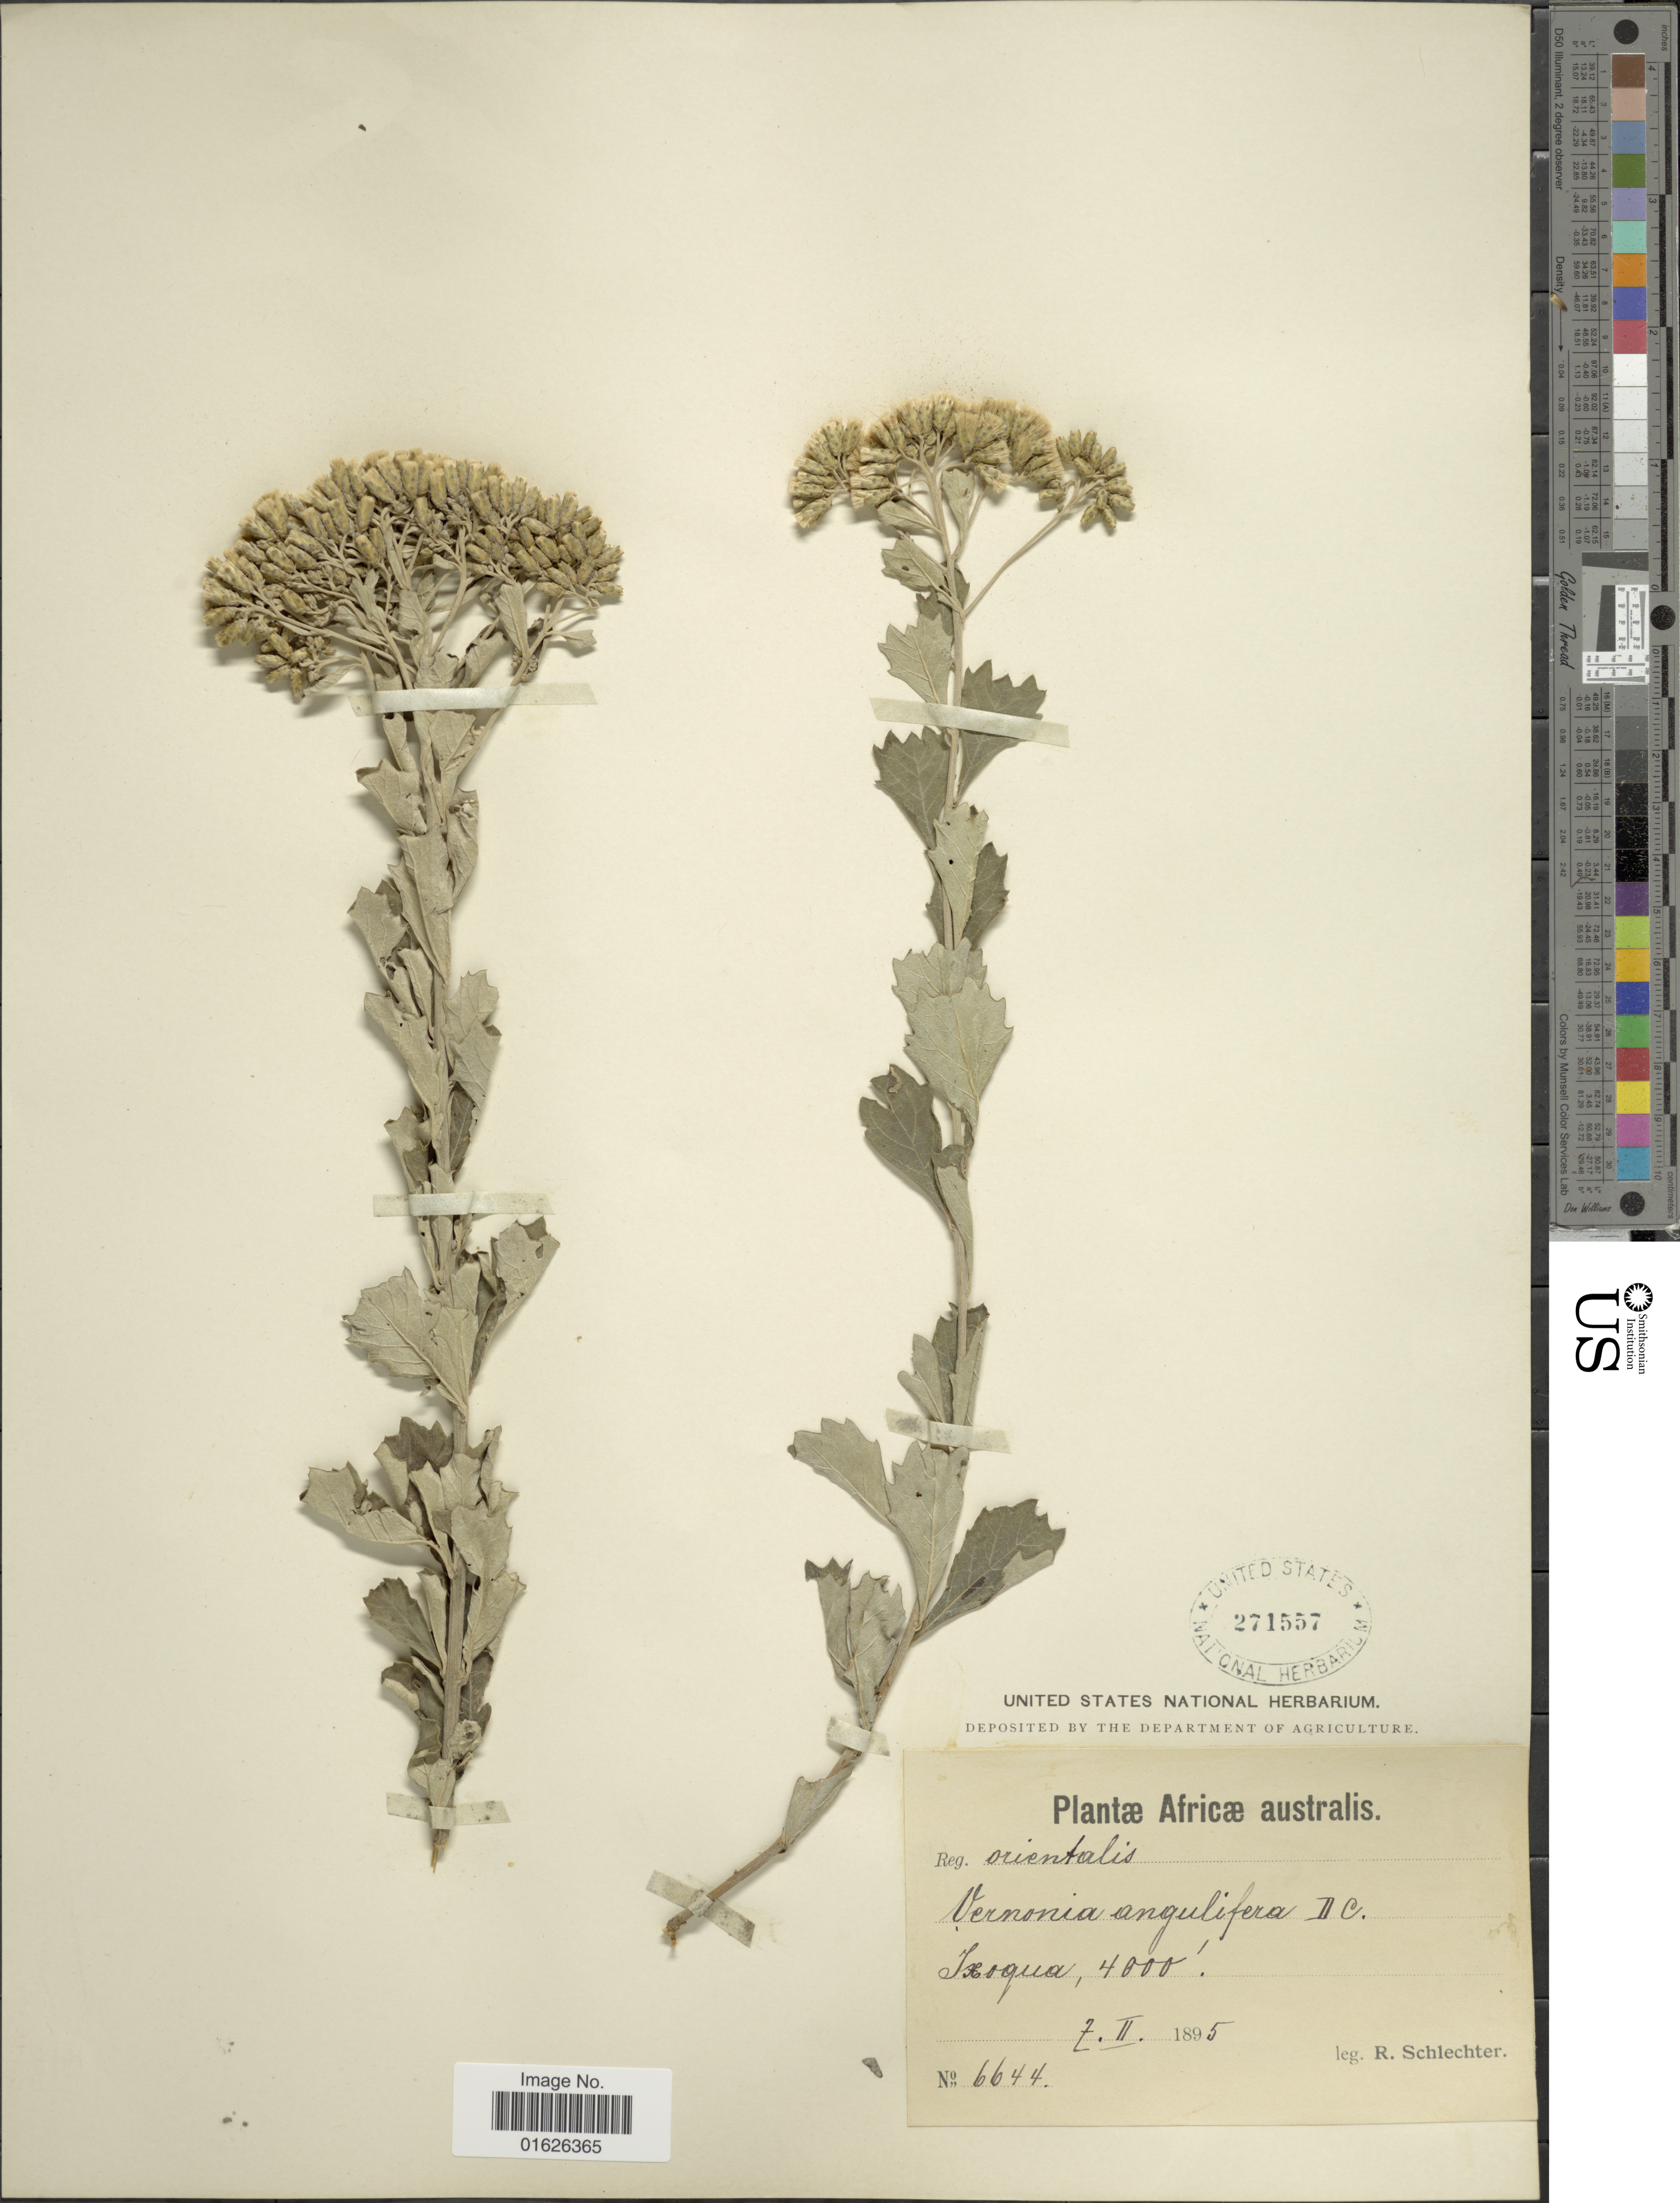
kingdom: Plantae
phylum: Tracheophyta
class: Magnoliopsida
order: Asterales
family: Asteraceae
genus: Gymnanthemum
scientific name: Gymnanthemum corymbosum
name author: (Thunb.) H. Rob.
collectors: F. R. R. Schlechter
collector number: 6644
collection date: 1895-02-07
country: South Africa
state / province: KwaZulu-Natal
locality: Africae australis, Orientalis, Ixoqua.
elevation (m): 1219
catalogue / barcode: US 271557